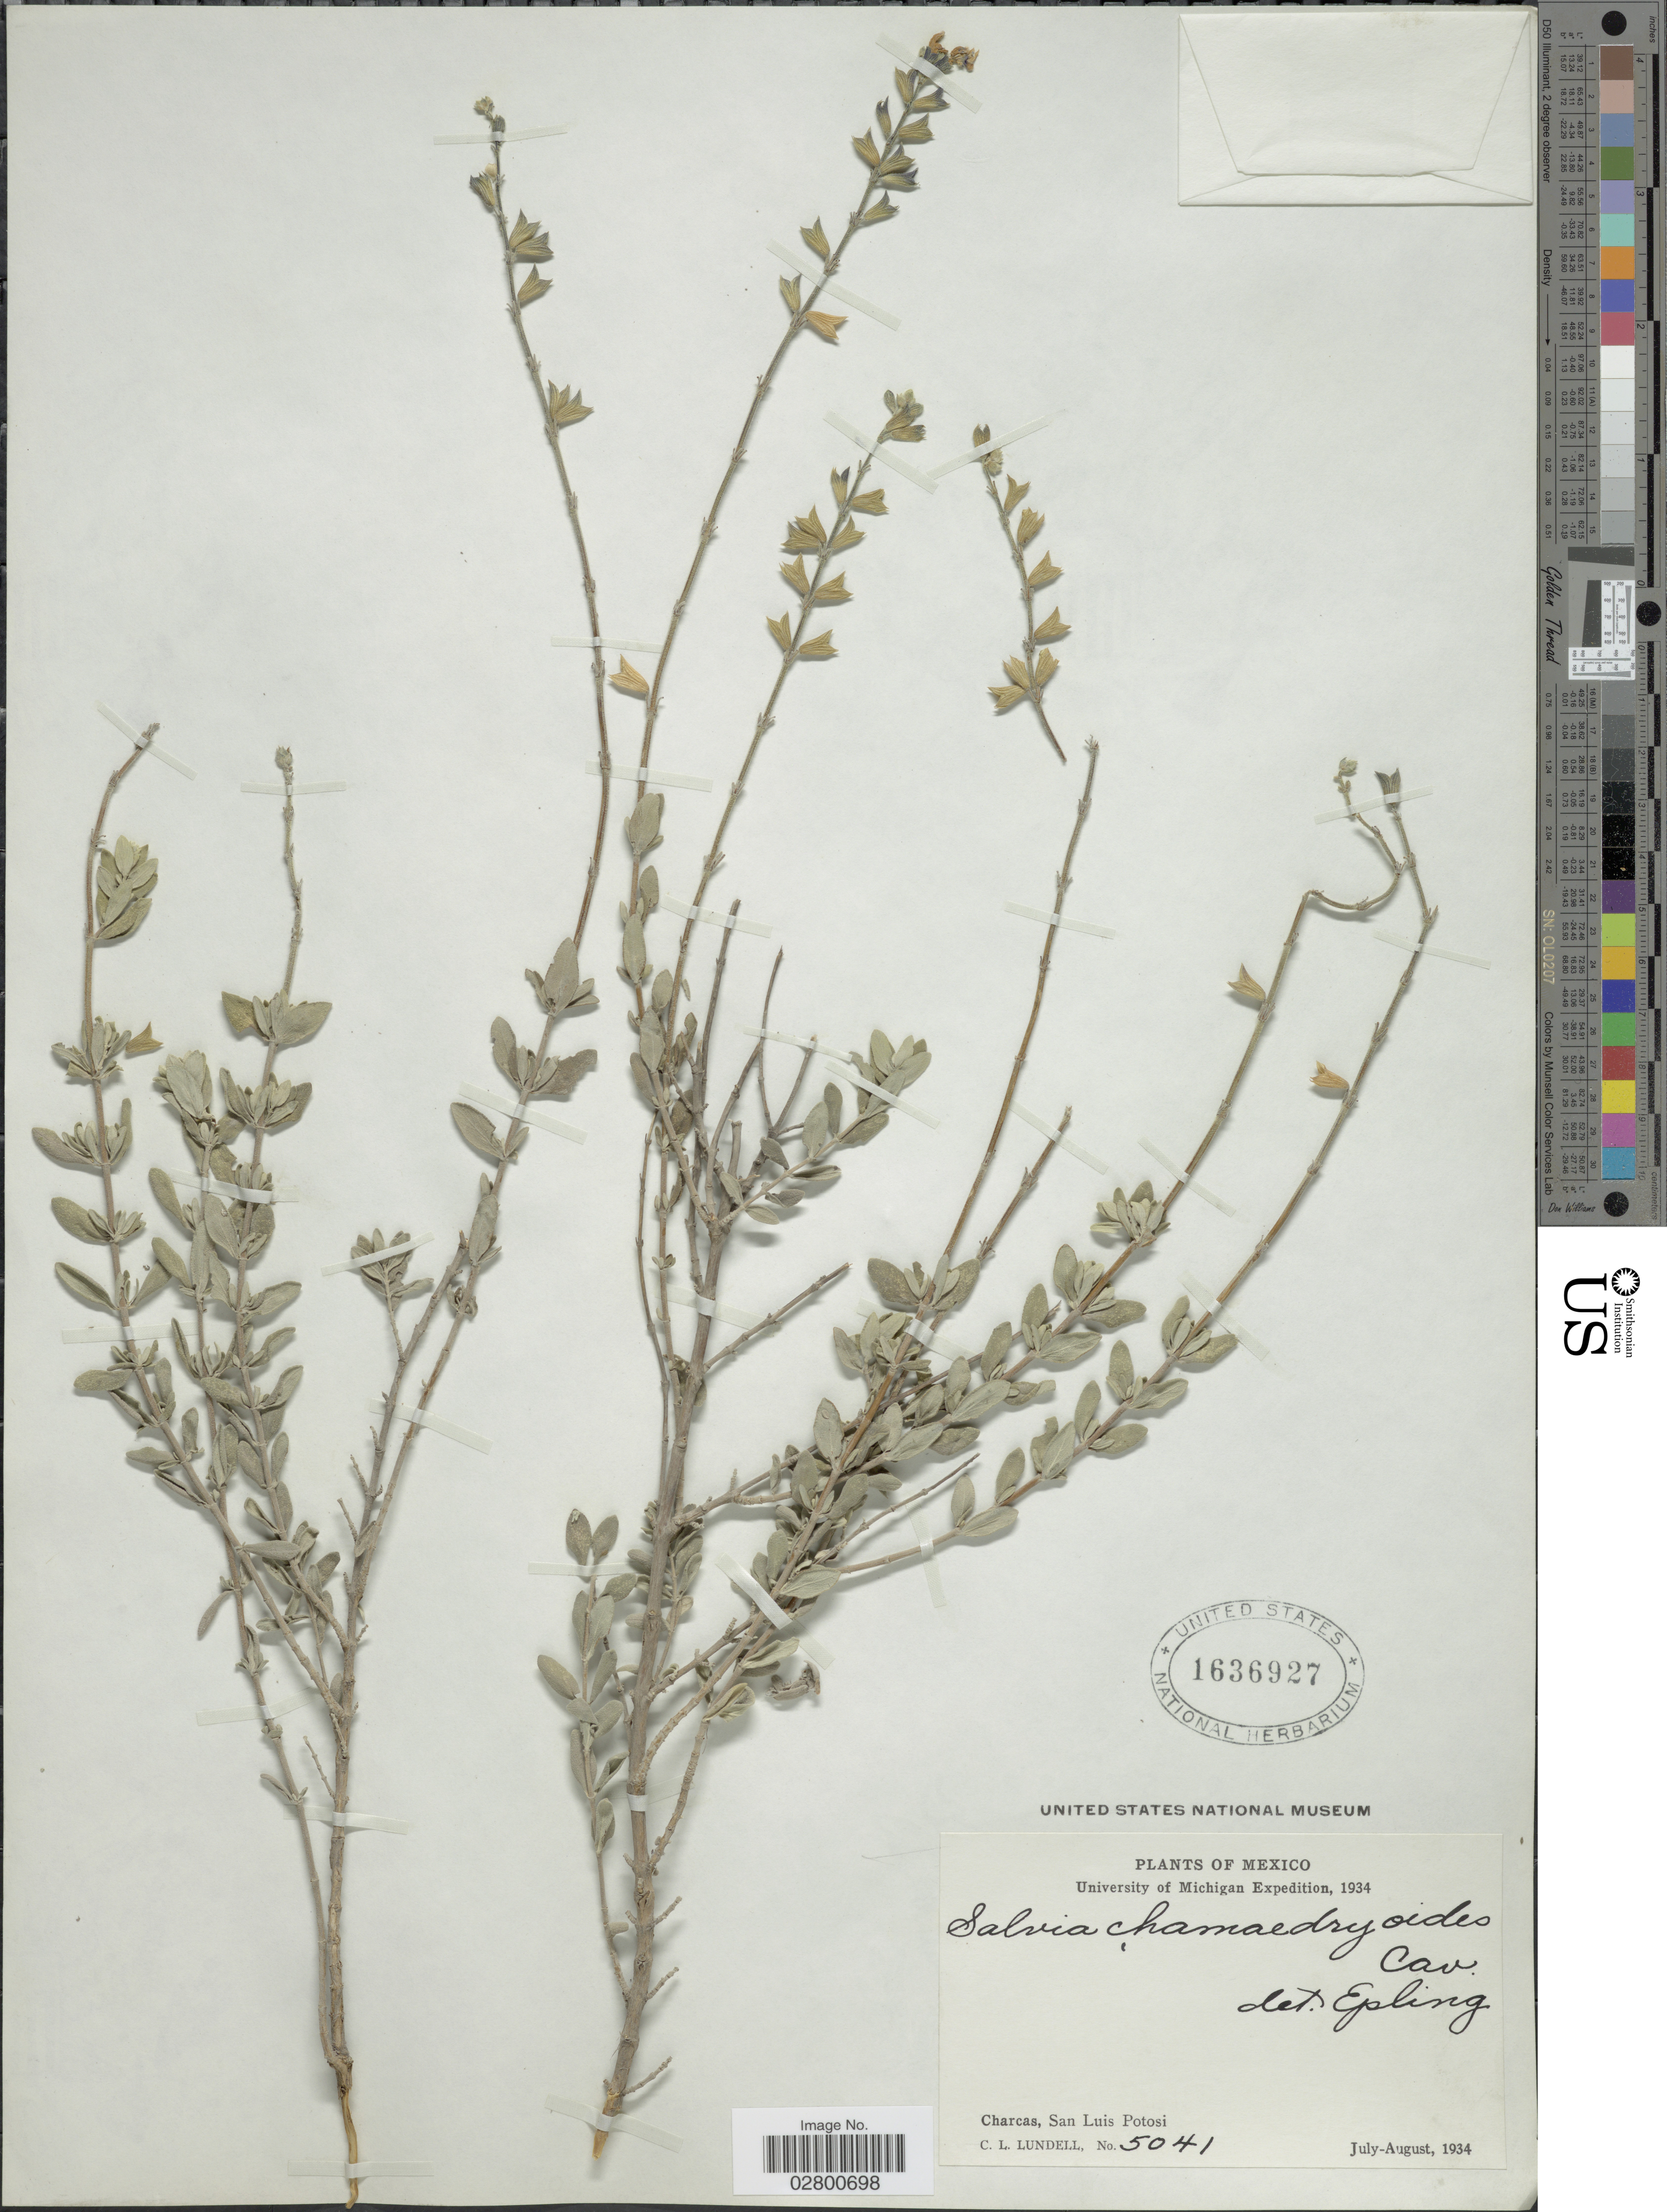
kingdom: Plantae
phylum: Tracheophyta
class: Magnoliopsida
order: Lamiales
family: Lamiaceae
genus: Salvia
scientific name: Salvia chamaedryoides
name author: Cav.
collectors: C. L. Lundell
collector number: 5041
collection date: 1934-07/1934-08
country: Mexico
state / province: San Luis Potosí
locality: Charcas.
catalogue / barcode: US 1636927